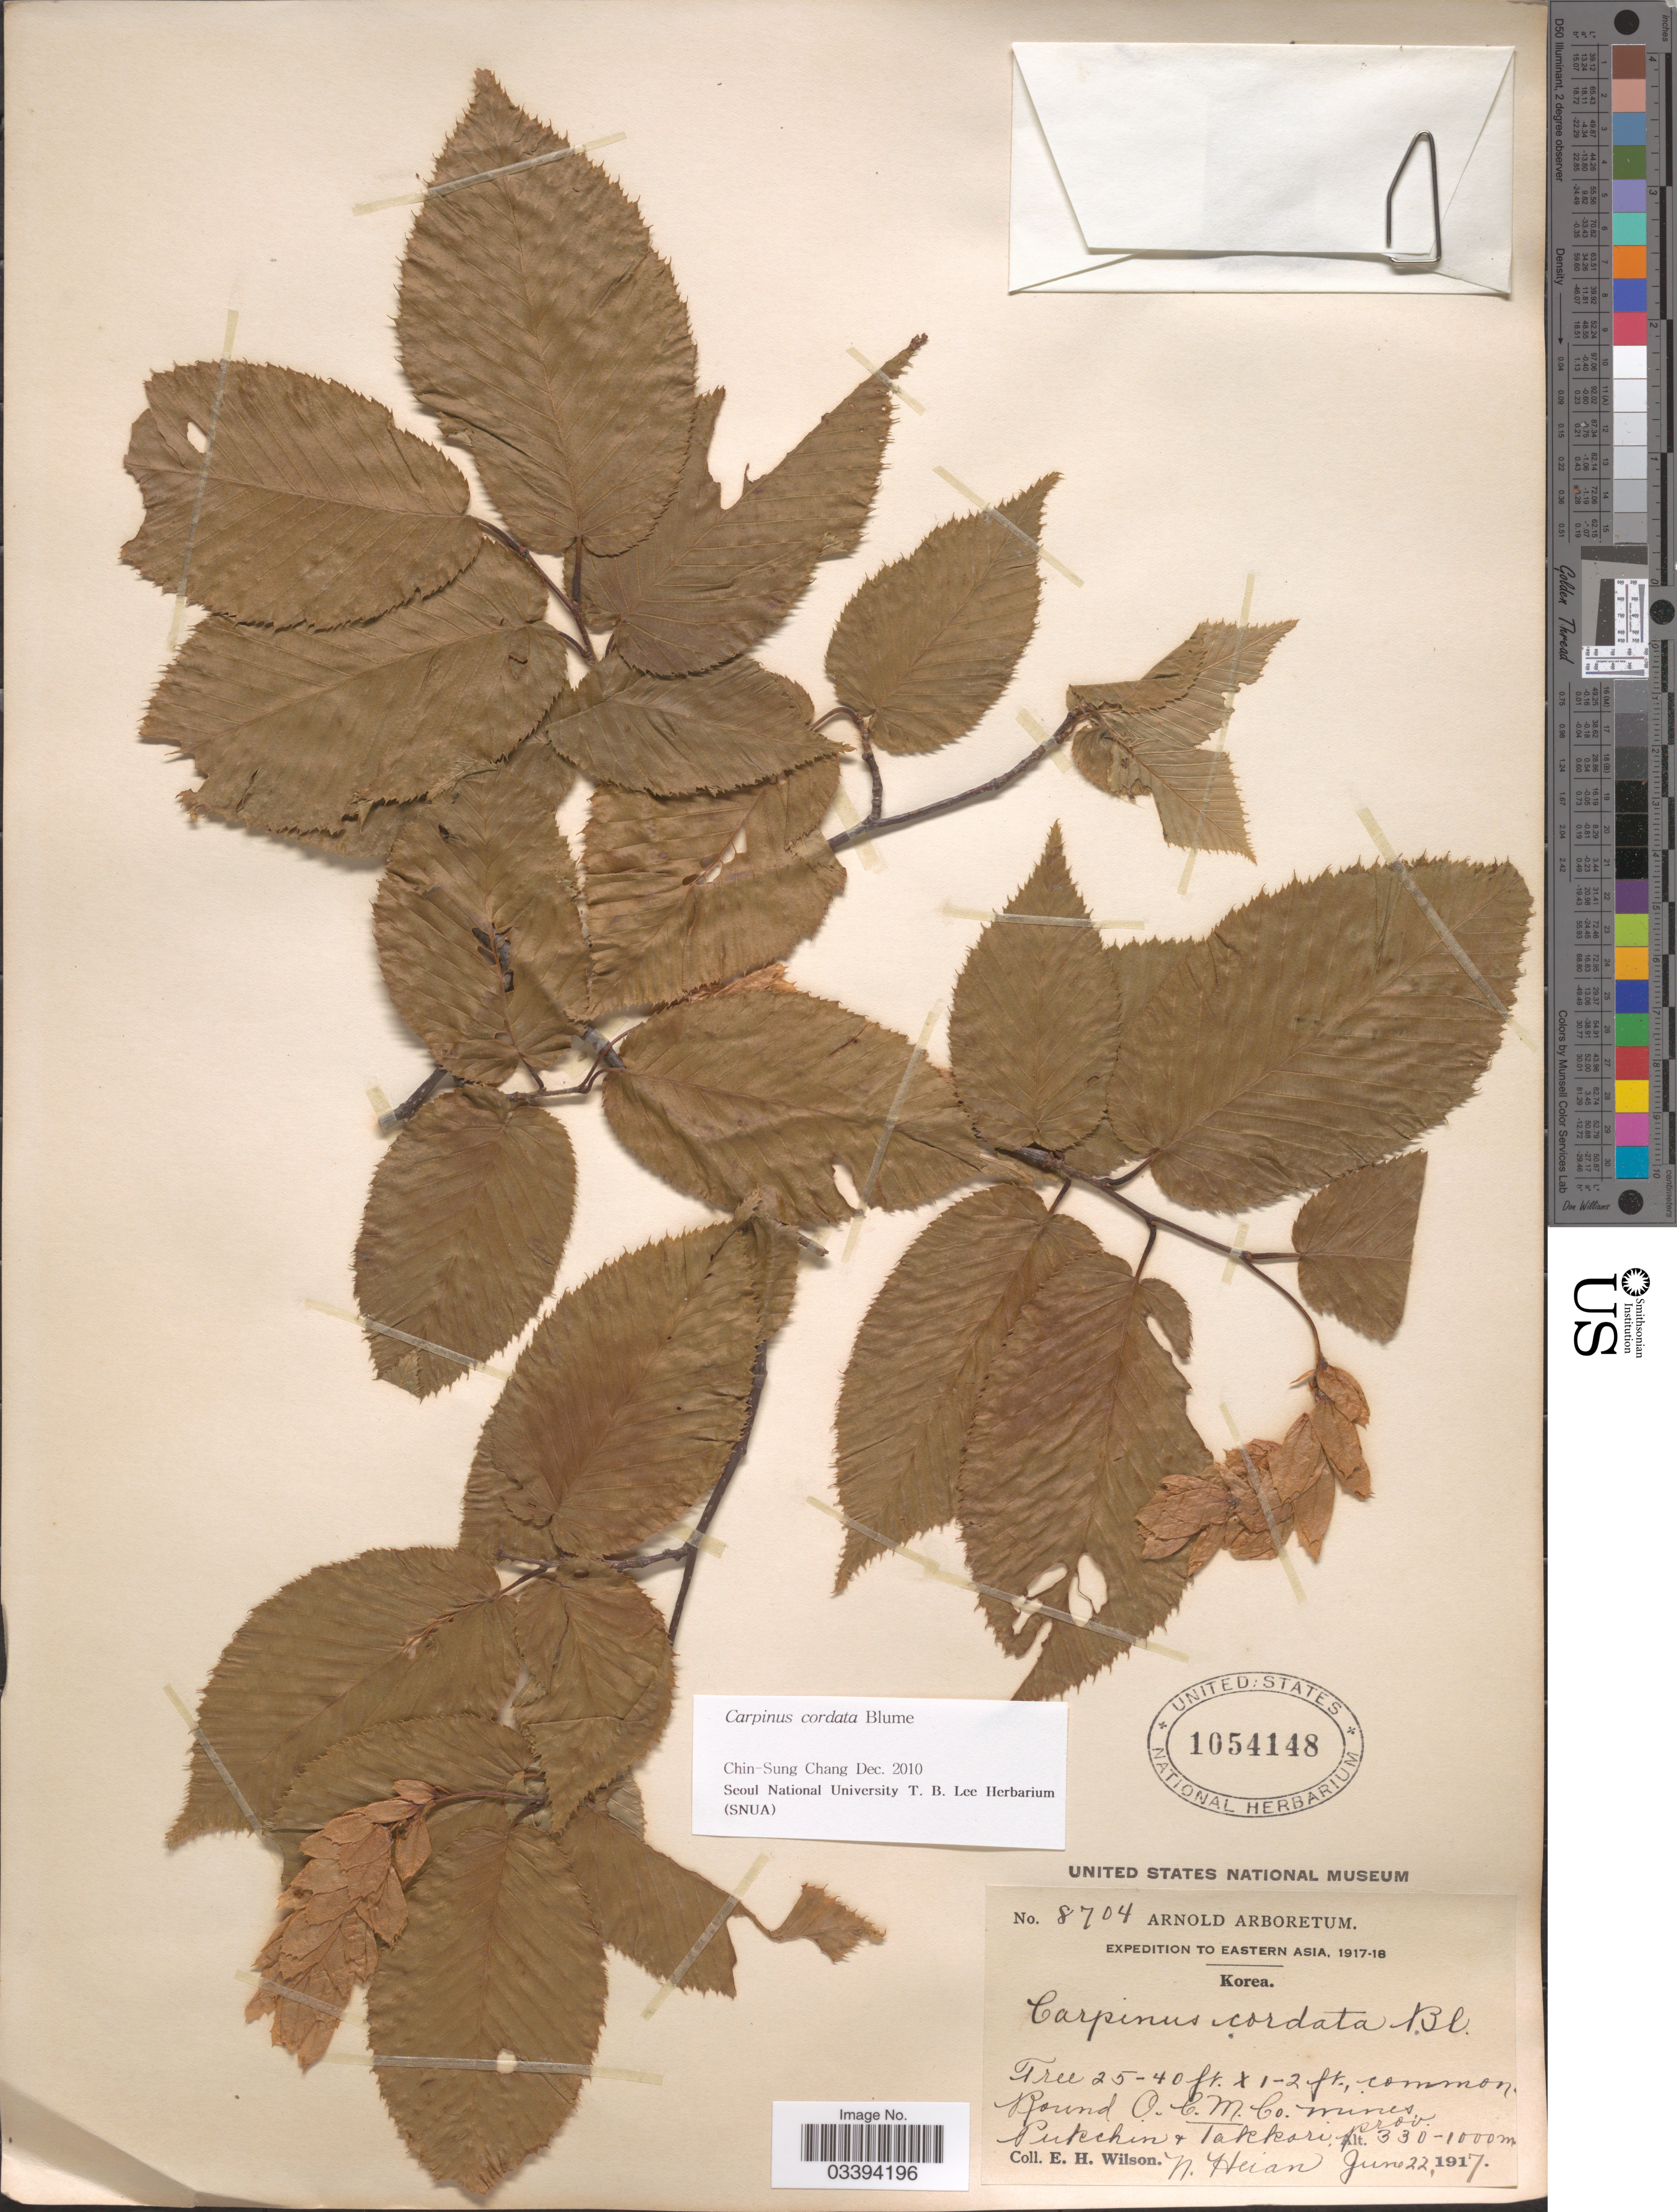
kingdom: Plantae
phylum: Tracheophyta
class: Magnoliopsida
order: Fagales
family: Betulaceae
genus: Carpinus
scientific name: Carpinus cordata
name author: Blume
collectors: E. Wilson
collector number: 8704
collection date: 1917-06-22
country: North Korea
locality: Eastern Asia. Round O. C. M. Co. mines. Pukchin, Takkari prov. N. Heian.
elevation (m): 330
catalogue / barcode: US 1054148